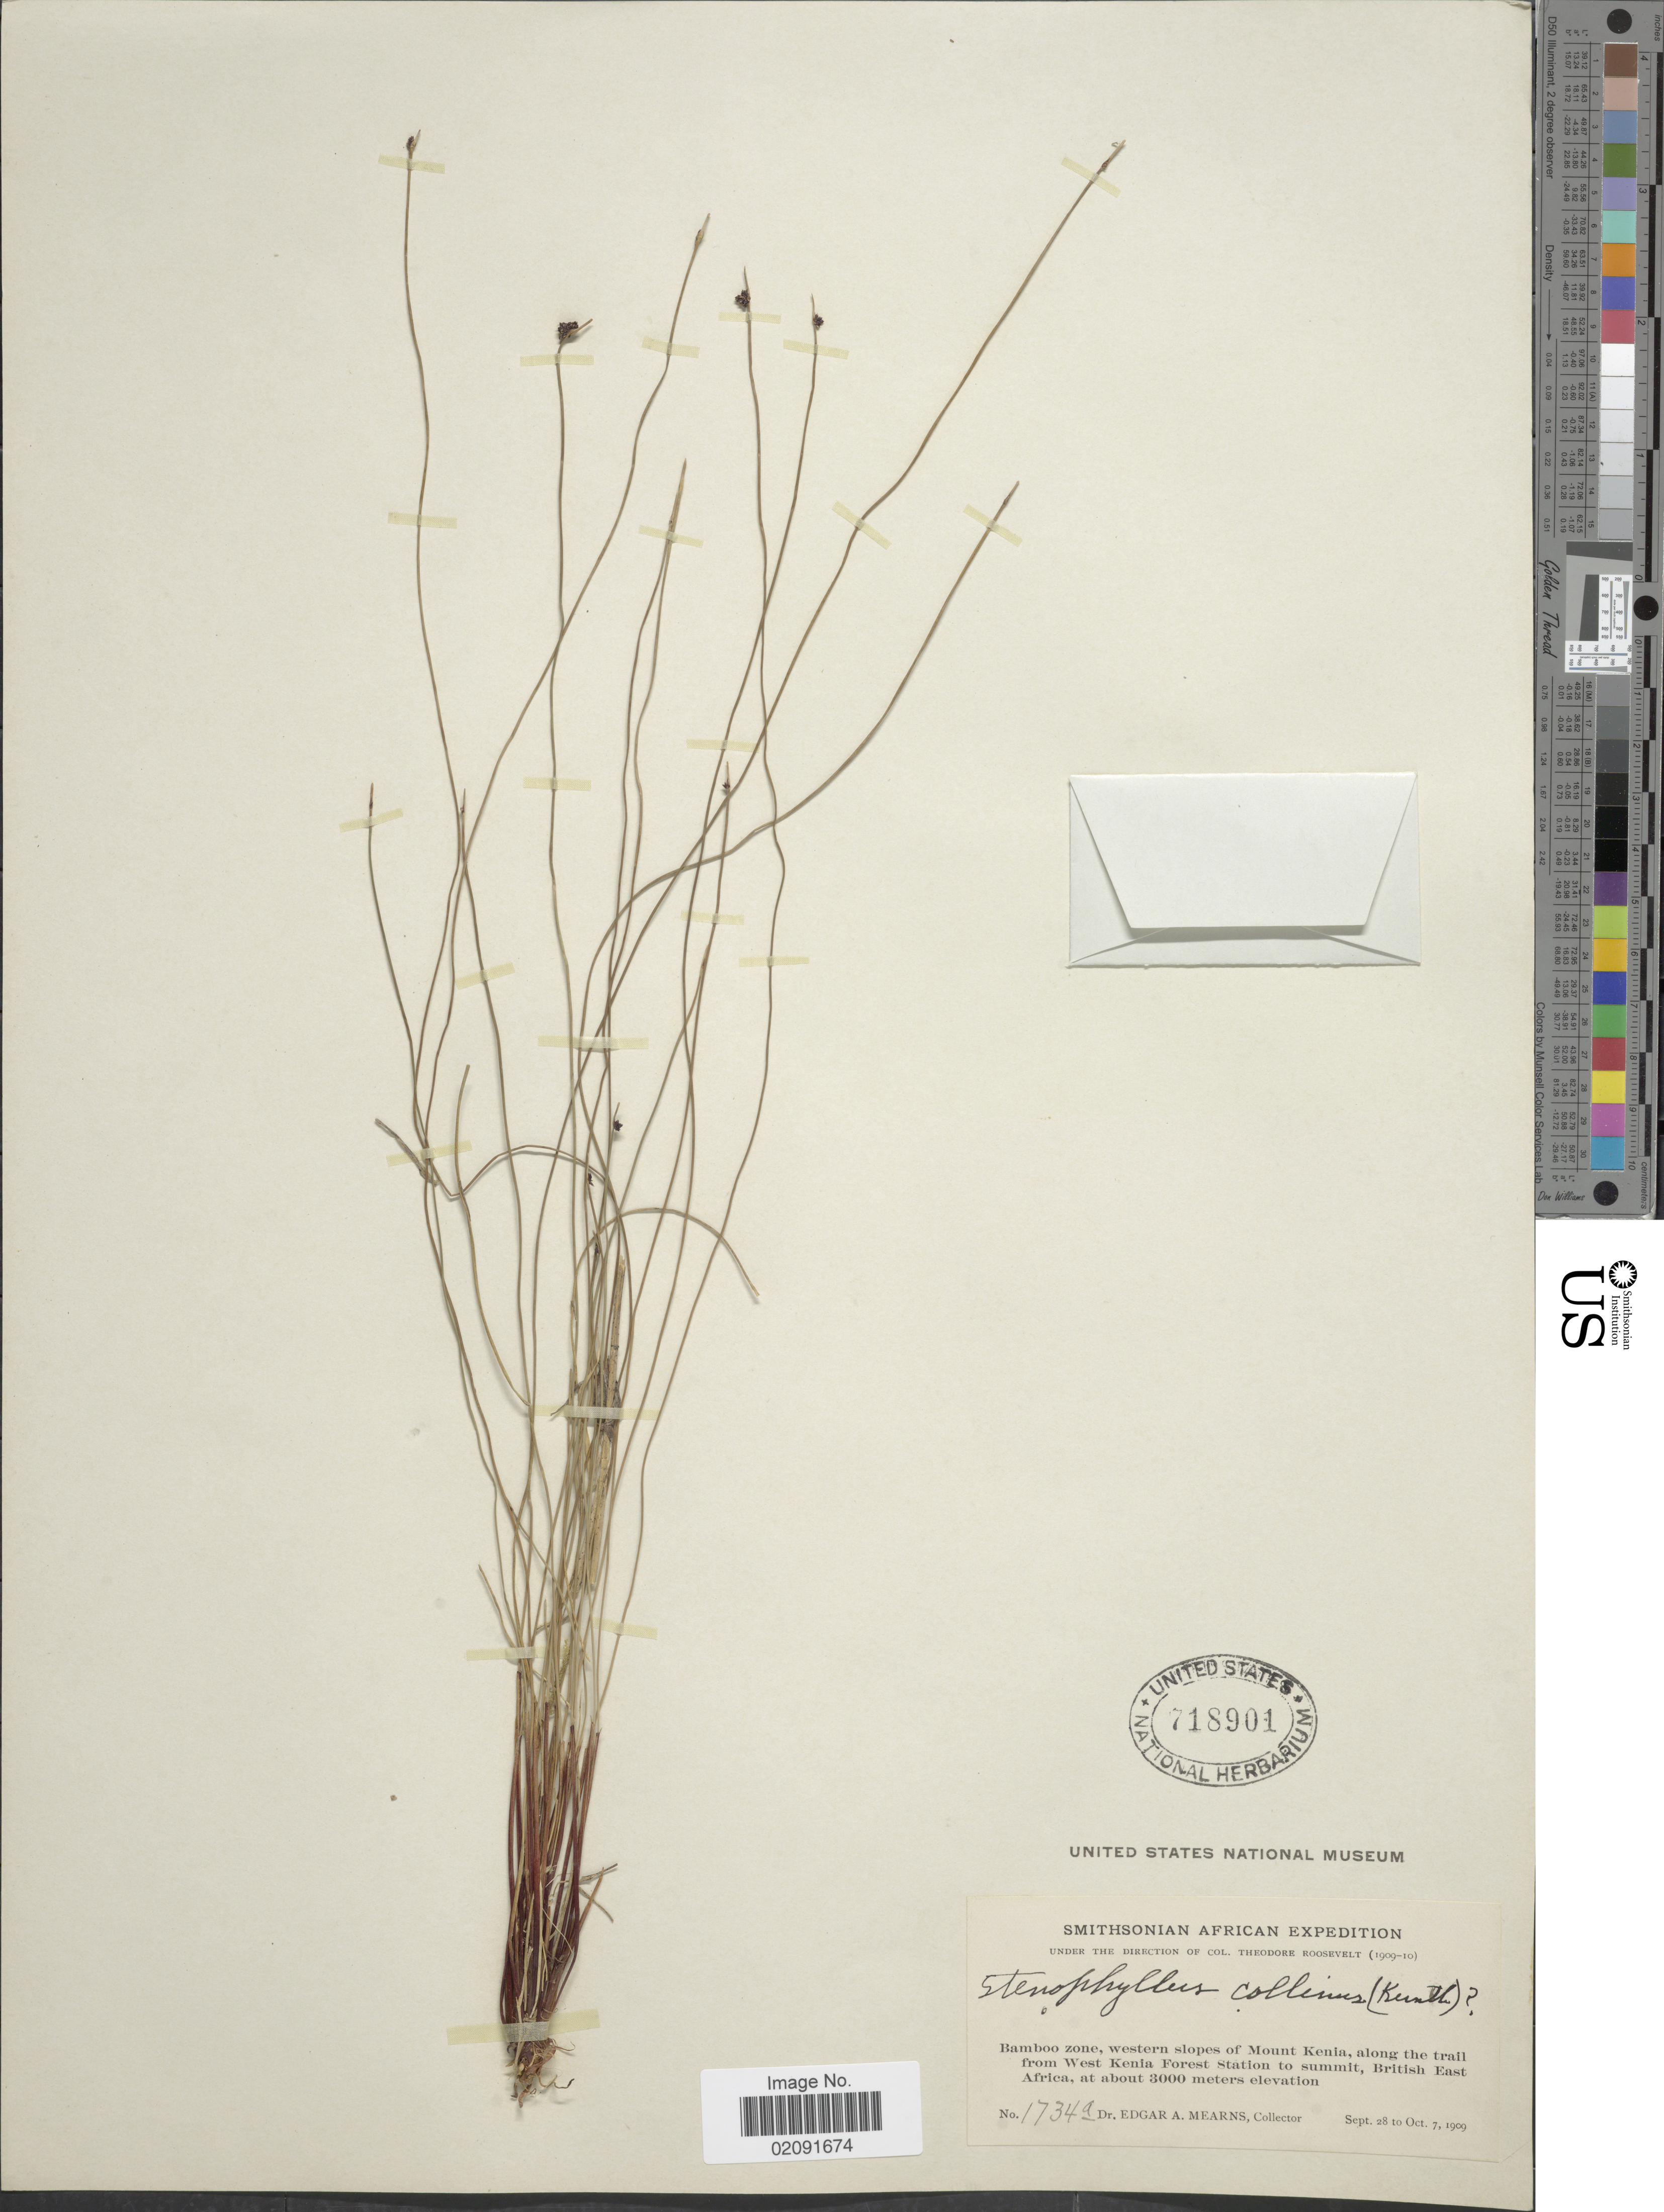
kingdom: Plantae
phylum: Tracheophyta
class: Liliopsida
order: Poales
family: Cyperaceae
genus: Isolepis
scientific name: Isolepis costata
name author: Hochst. ex A. Rich.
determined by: Strong, Mark T., (BOT), Smithsonian Institution - National Museum of Natural History (UNITED STATES)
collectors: E. A. Mearns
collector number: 1734a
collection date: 1909-09-28/1909-10-07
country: Kenya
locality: Bamboo zone, western slopes of Mount Kenia, along the trail from West Kenia Forest Station to summit, British East Africa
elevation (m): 3000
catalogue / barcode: US 718901